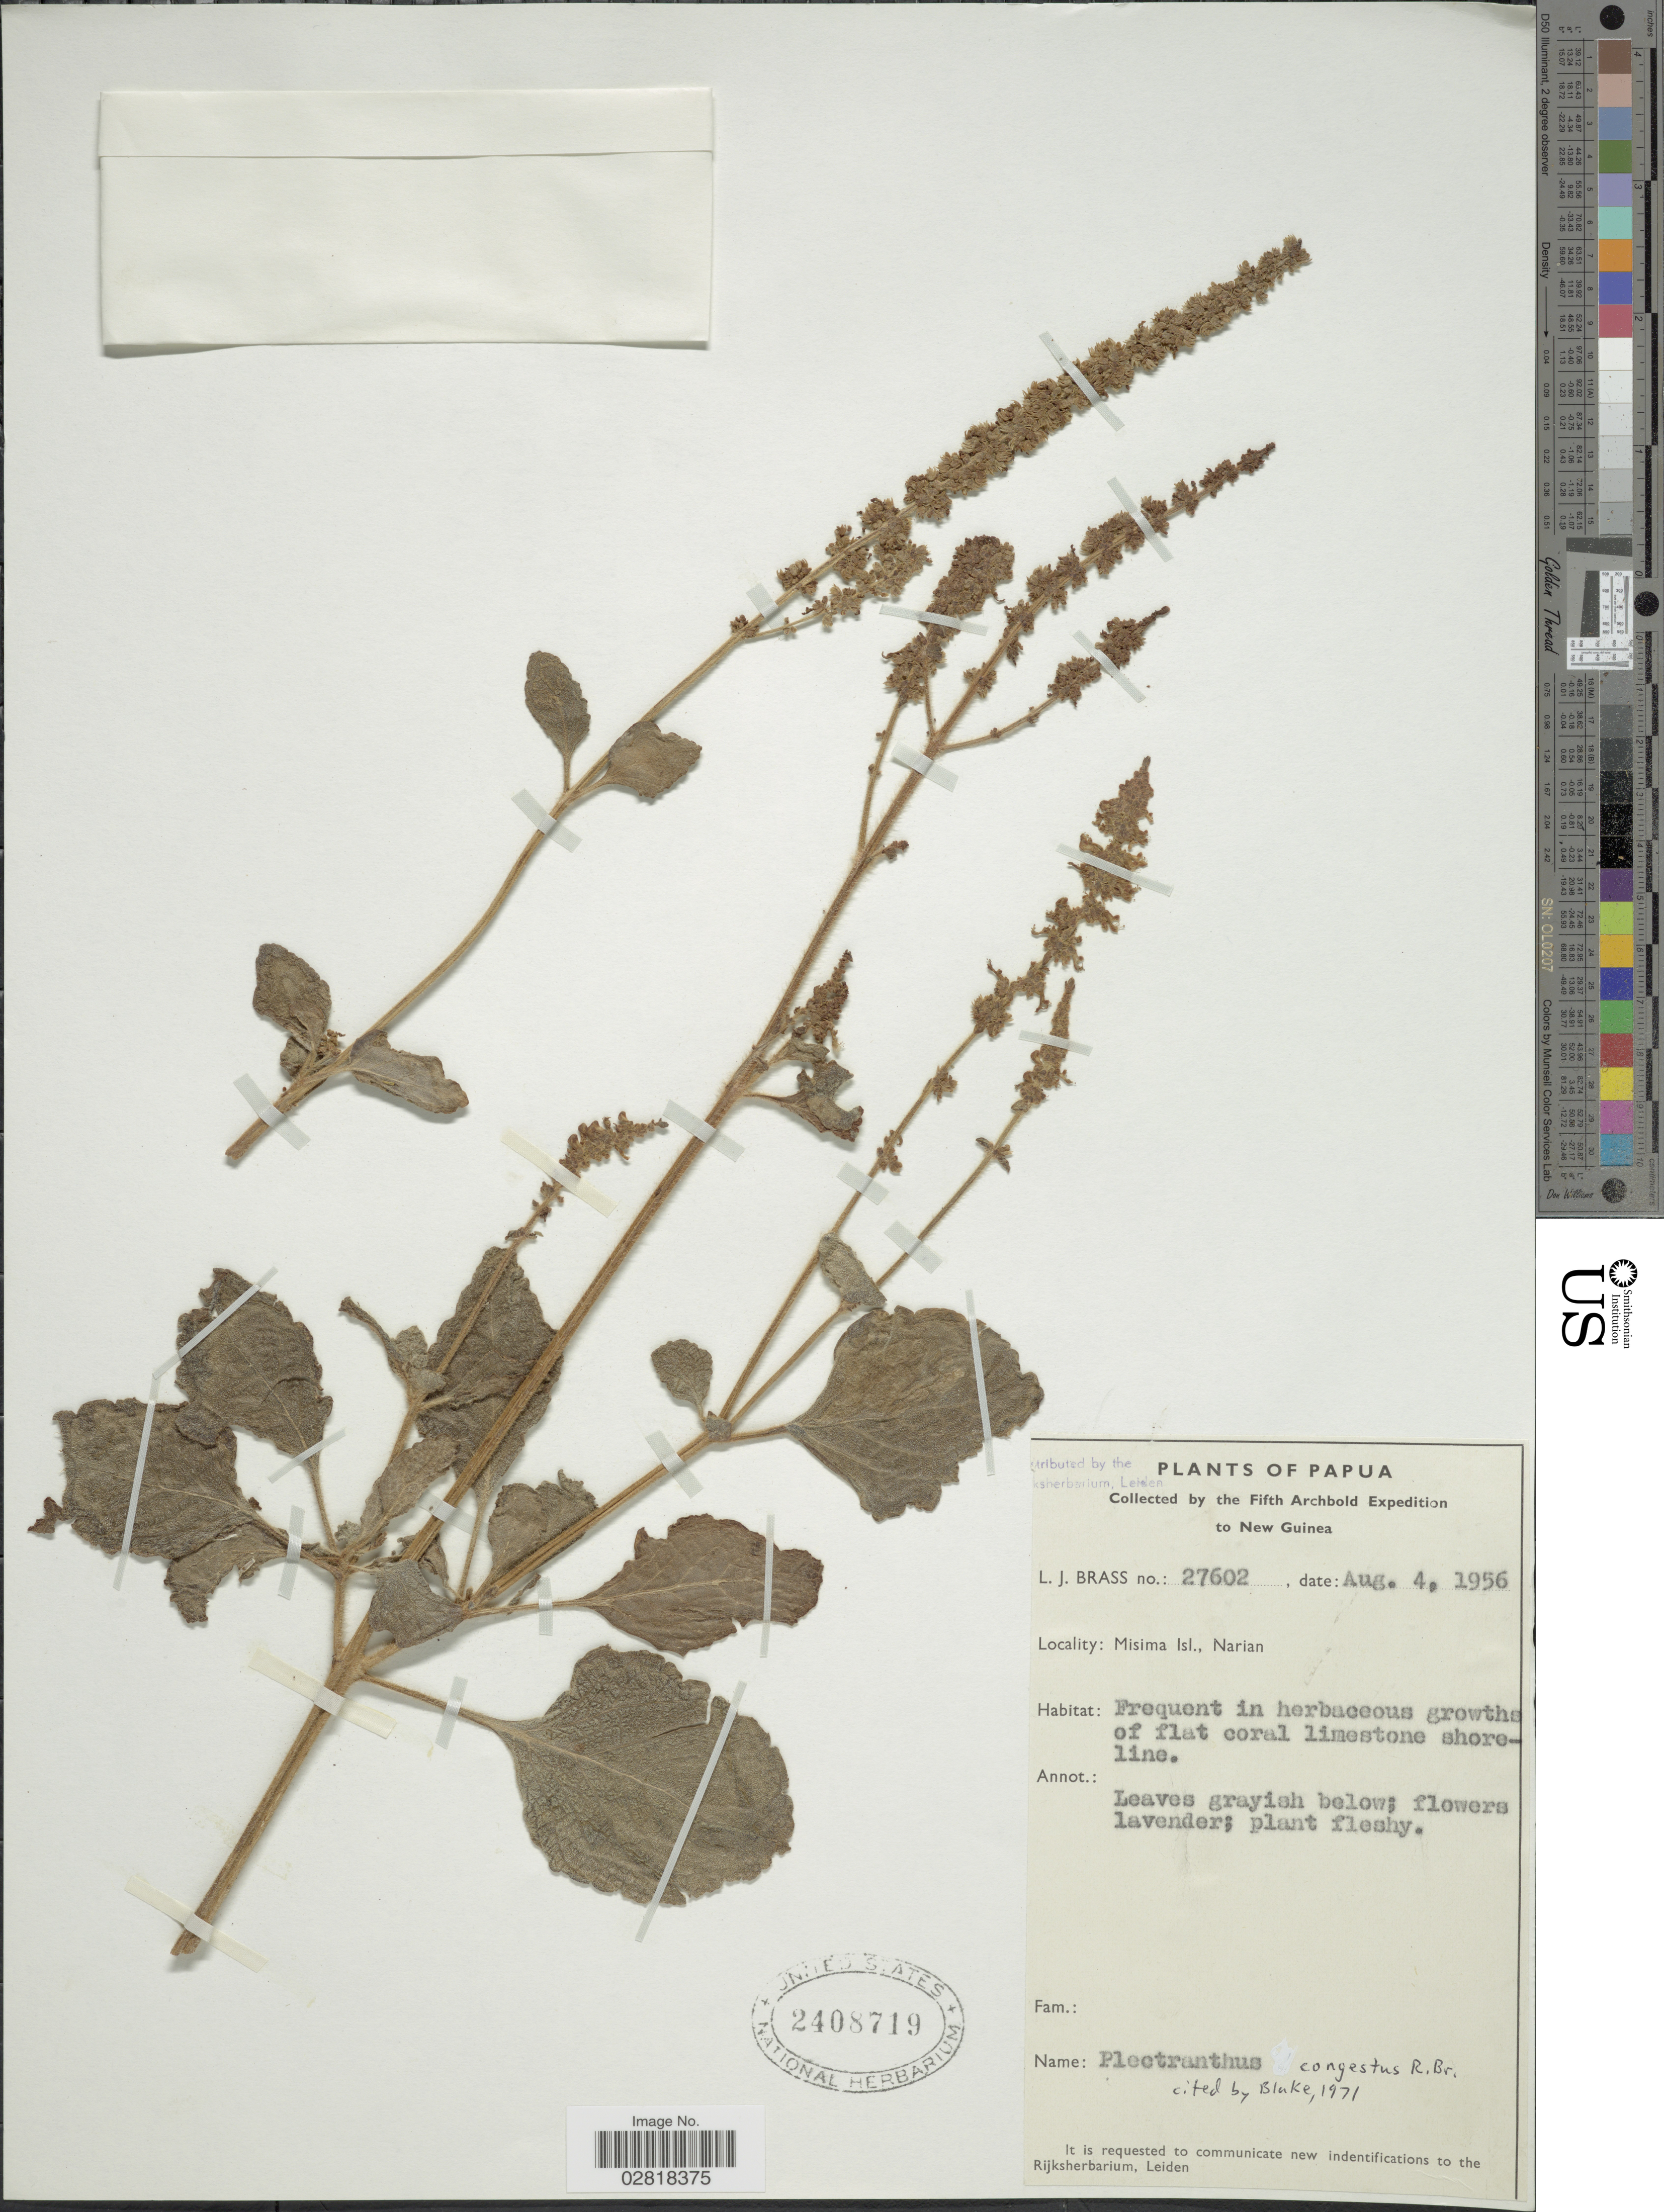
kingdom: Plantae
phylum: Tracheophyta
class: Magnoliopsida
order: Lamiales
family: Lamiaceae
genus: Plectranthus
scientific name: Plectranthus congestus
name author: R. Br.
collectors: L. J. Brass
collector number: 27602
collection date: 1956-08-04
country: Papua New Guinea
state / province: Milne Bay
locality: Papua, New Guinea, Misima Isl., Narian.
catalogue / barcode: US 2408719